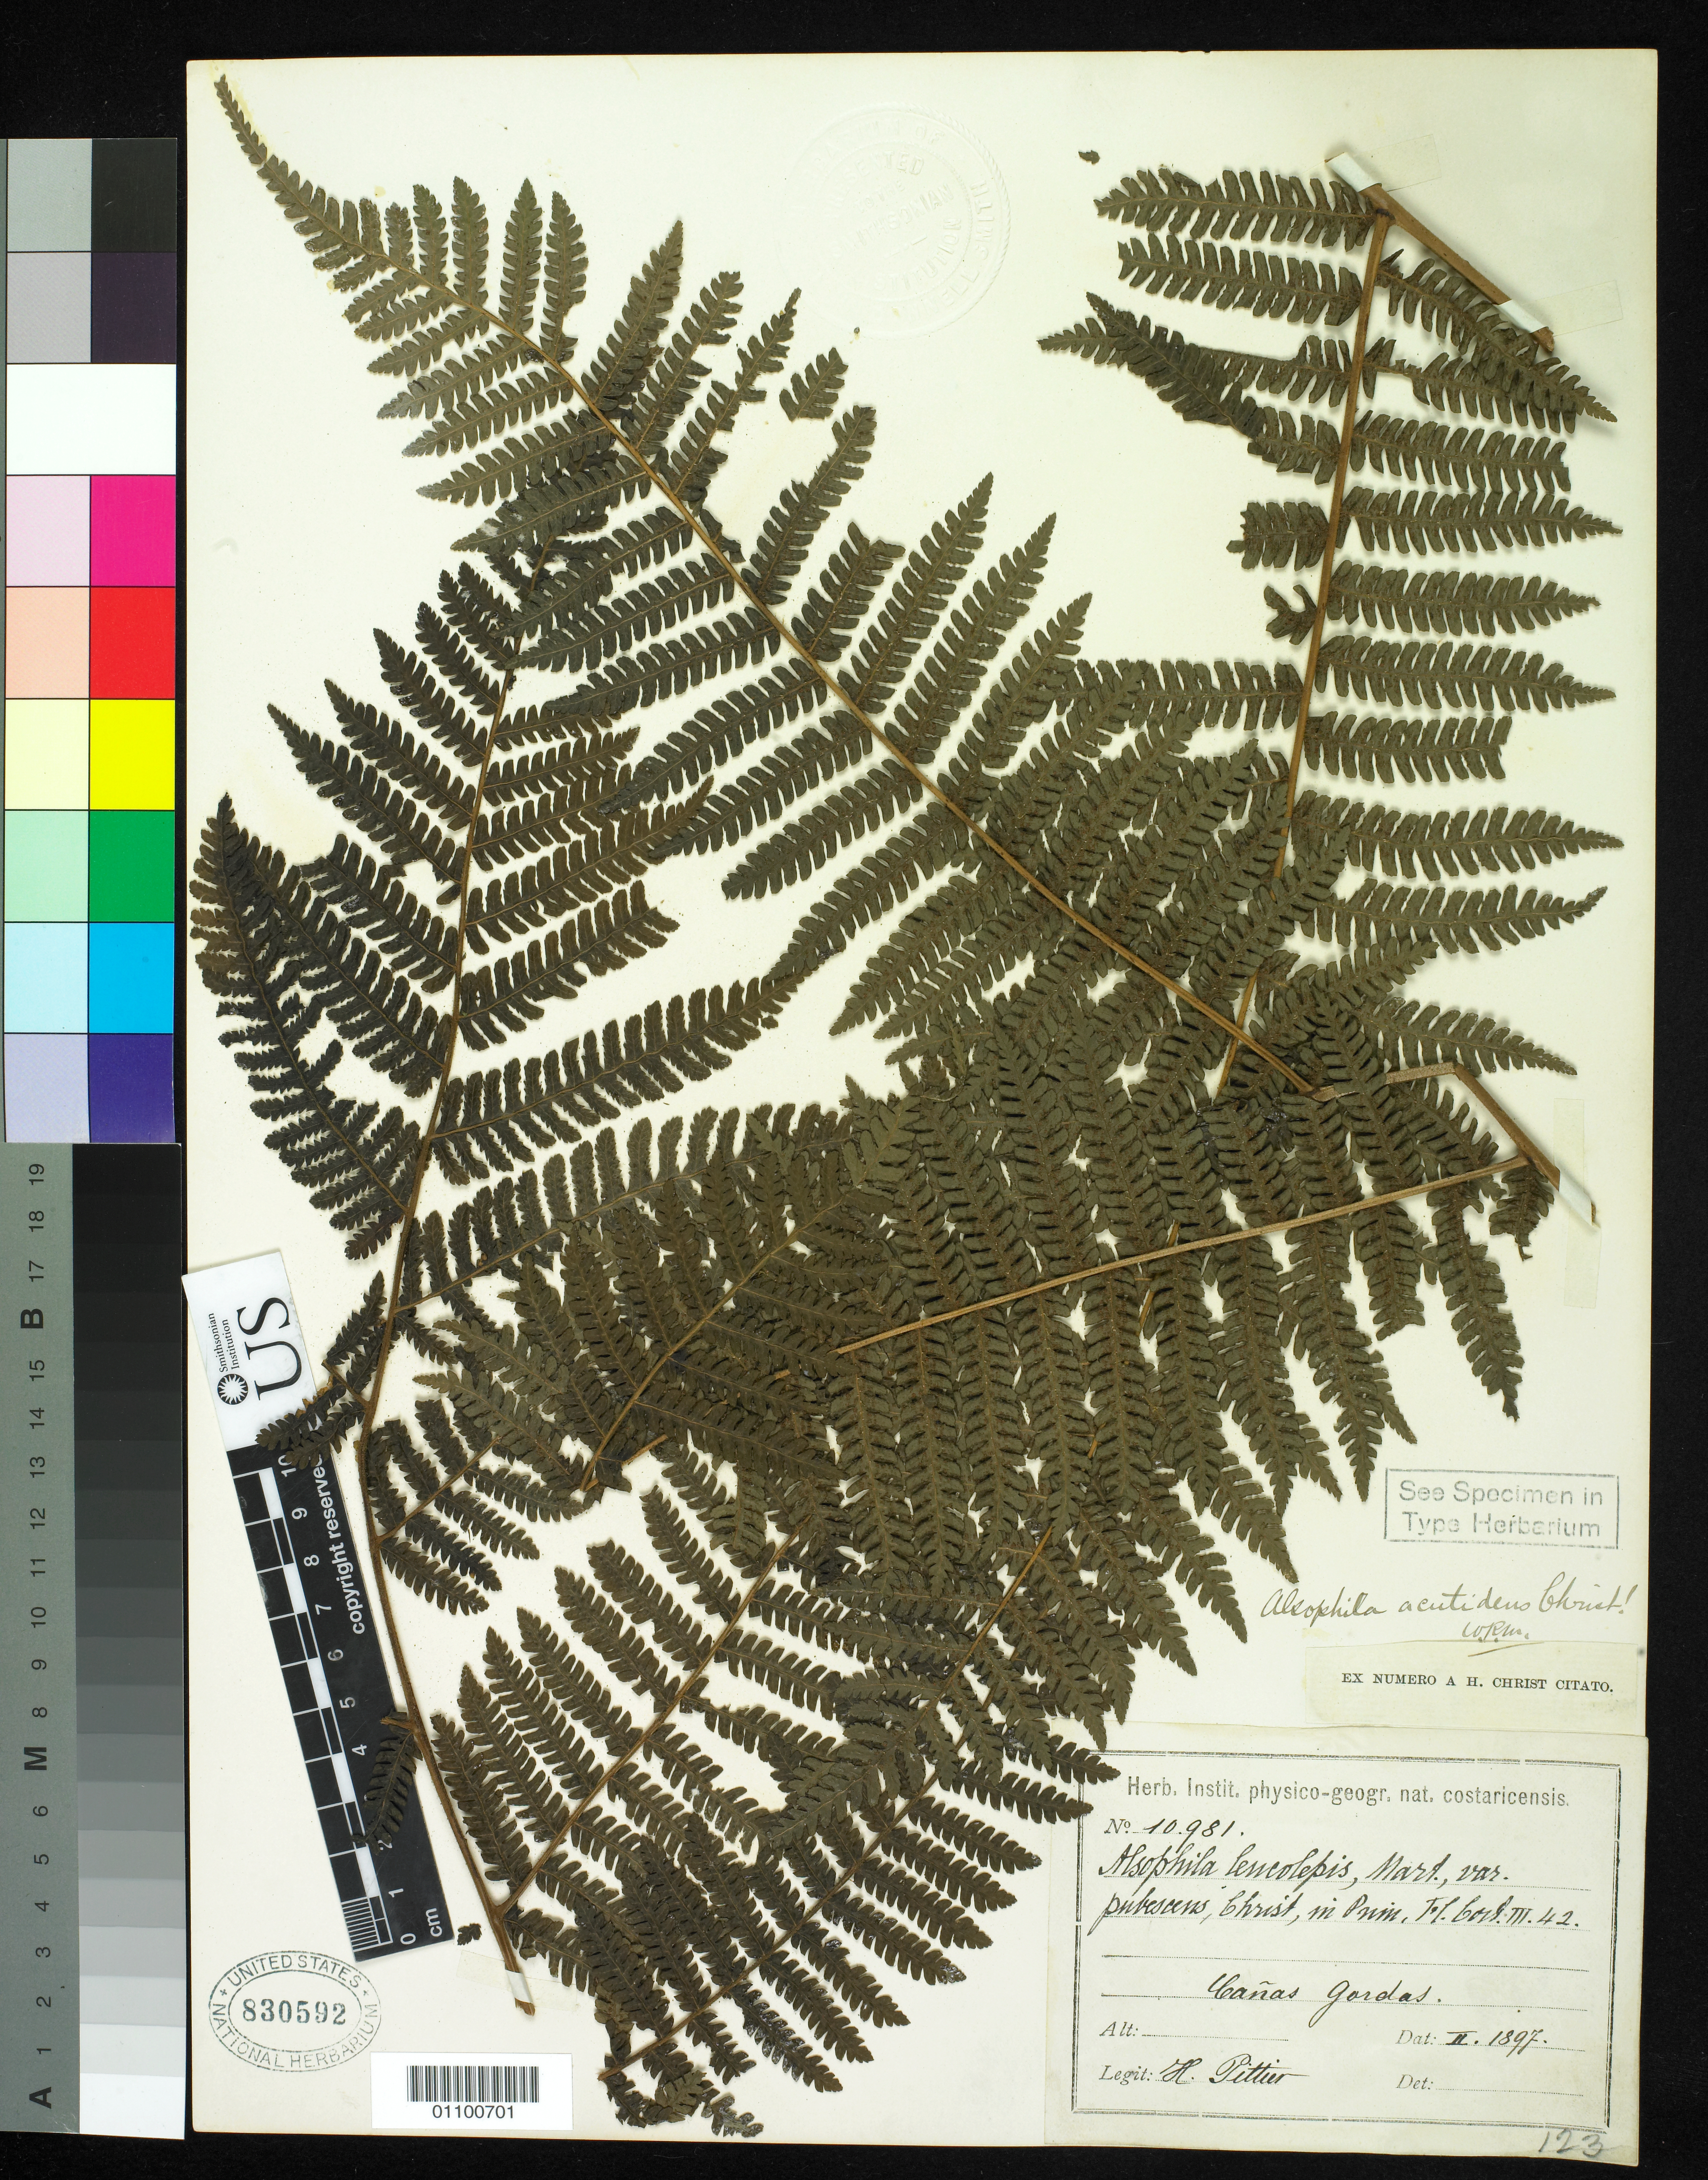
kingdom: Plantae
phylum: Tracheophyta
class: Polypodiopsida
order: Cyatheales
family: Cyatheaceae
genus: Alsophila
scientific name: Alsophila leucolepis var. pubescens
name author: Christ in Pittier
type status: Isosyntype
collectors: H. F. Pittier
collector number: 10981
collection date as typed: Feb 1897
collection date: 1897-02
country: Costa Rica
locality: Cañas Gordas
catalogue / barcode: US 830592